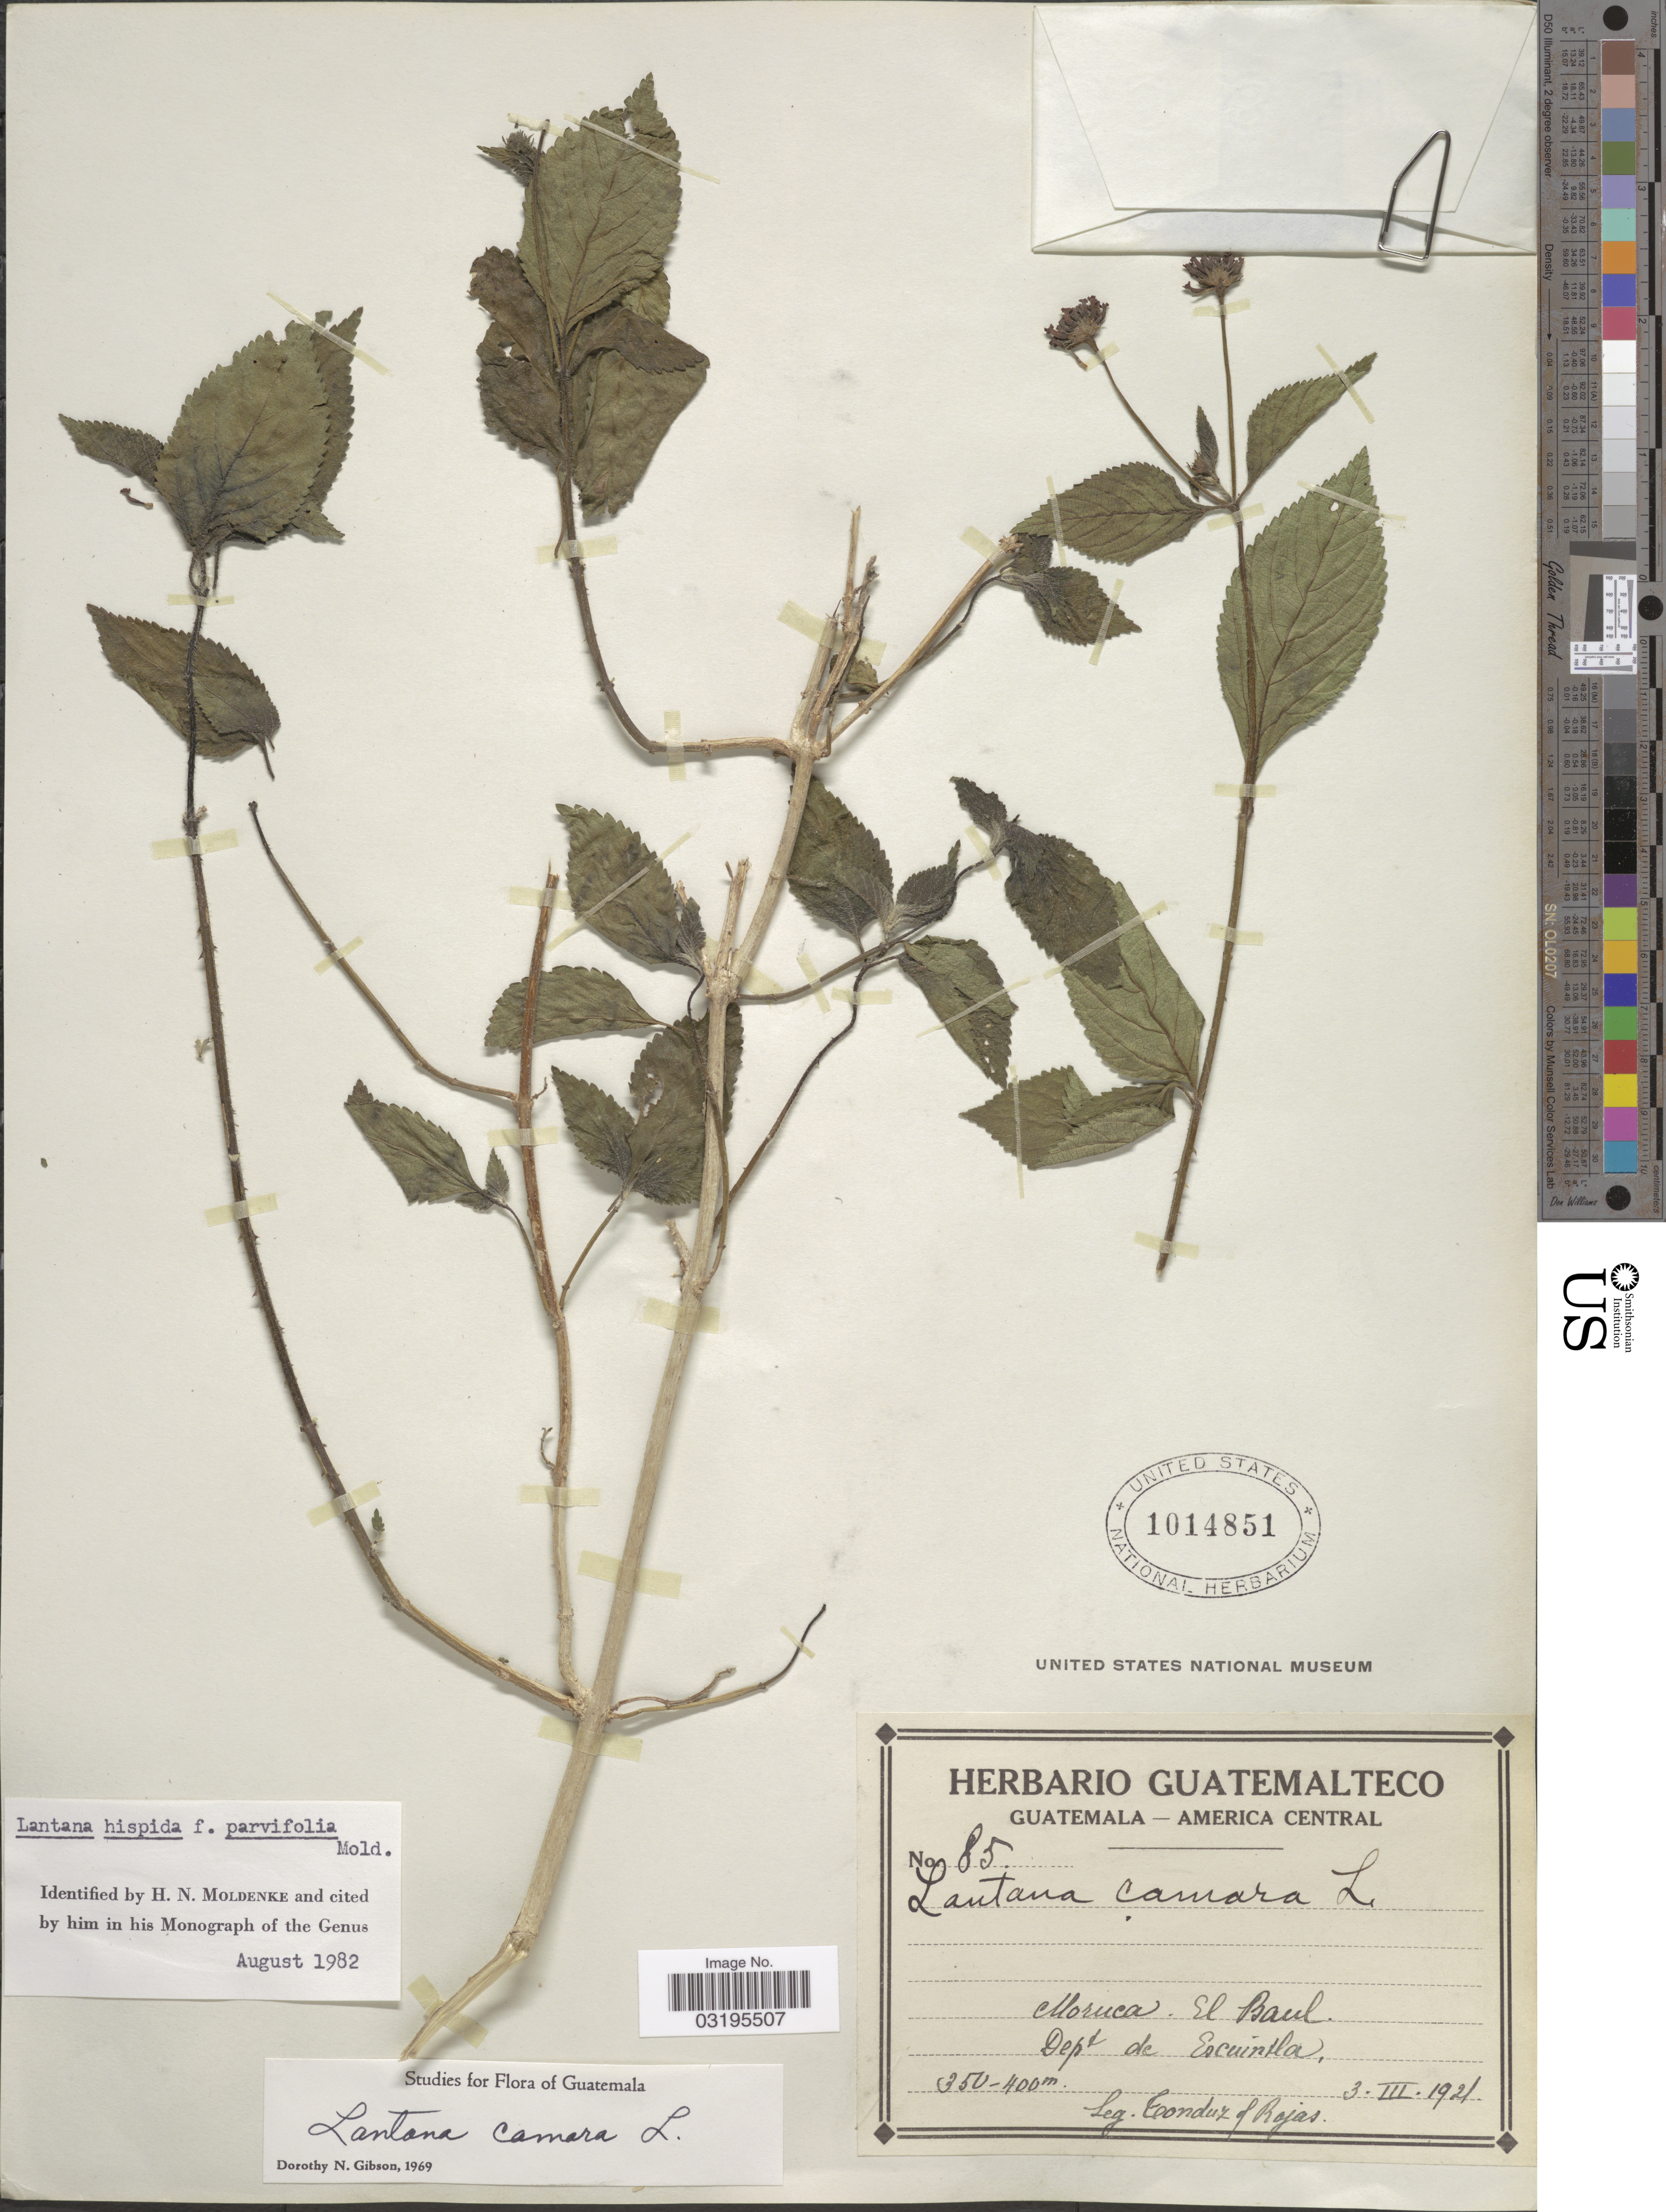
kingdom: Plantae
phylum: Tracheophyta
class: Magnoliopsida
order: Lamiales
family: Verbenaceae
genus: Lantana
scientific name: Lantana hispida f. parvifolia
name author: Kunth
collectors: Tonduz & Rojas, --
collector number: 85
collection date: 1921-03-03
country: Guatemala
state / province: Escuintla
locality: Moruca. El Baul. Dept. de Escuintla.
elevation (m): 350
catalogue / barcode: US 1014851